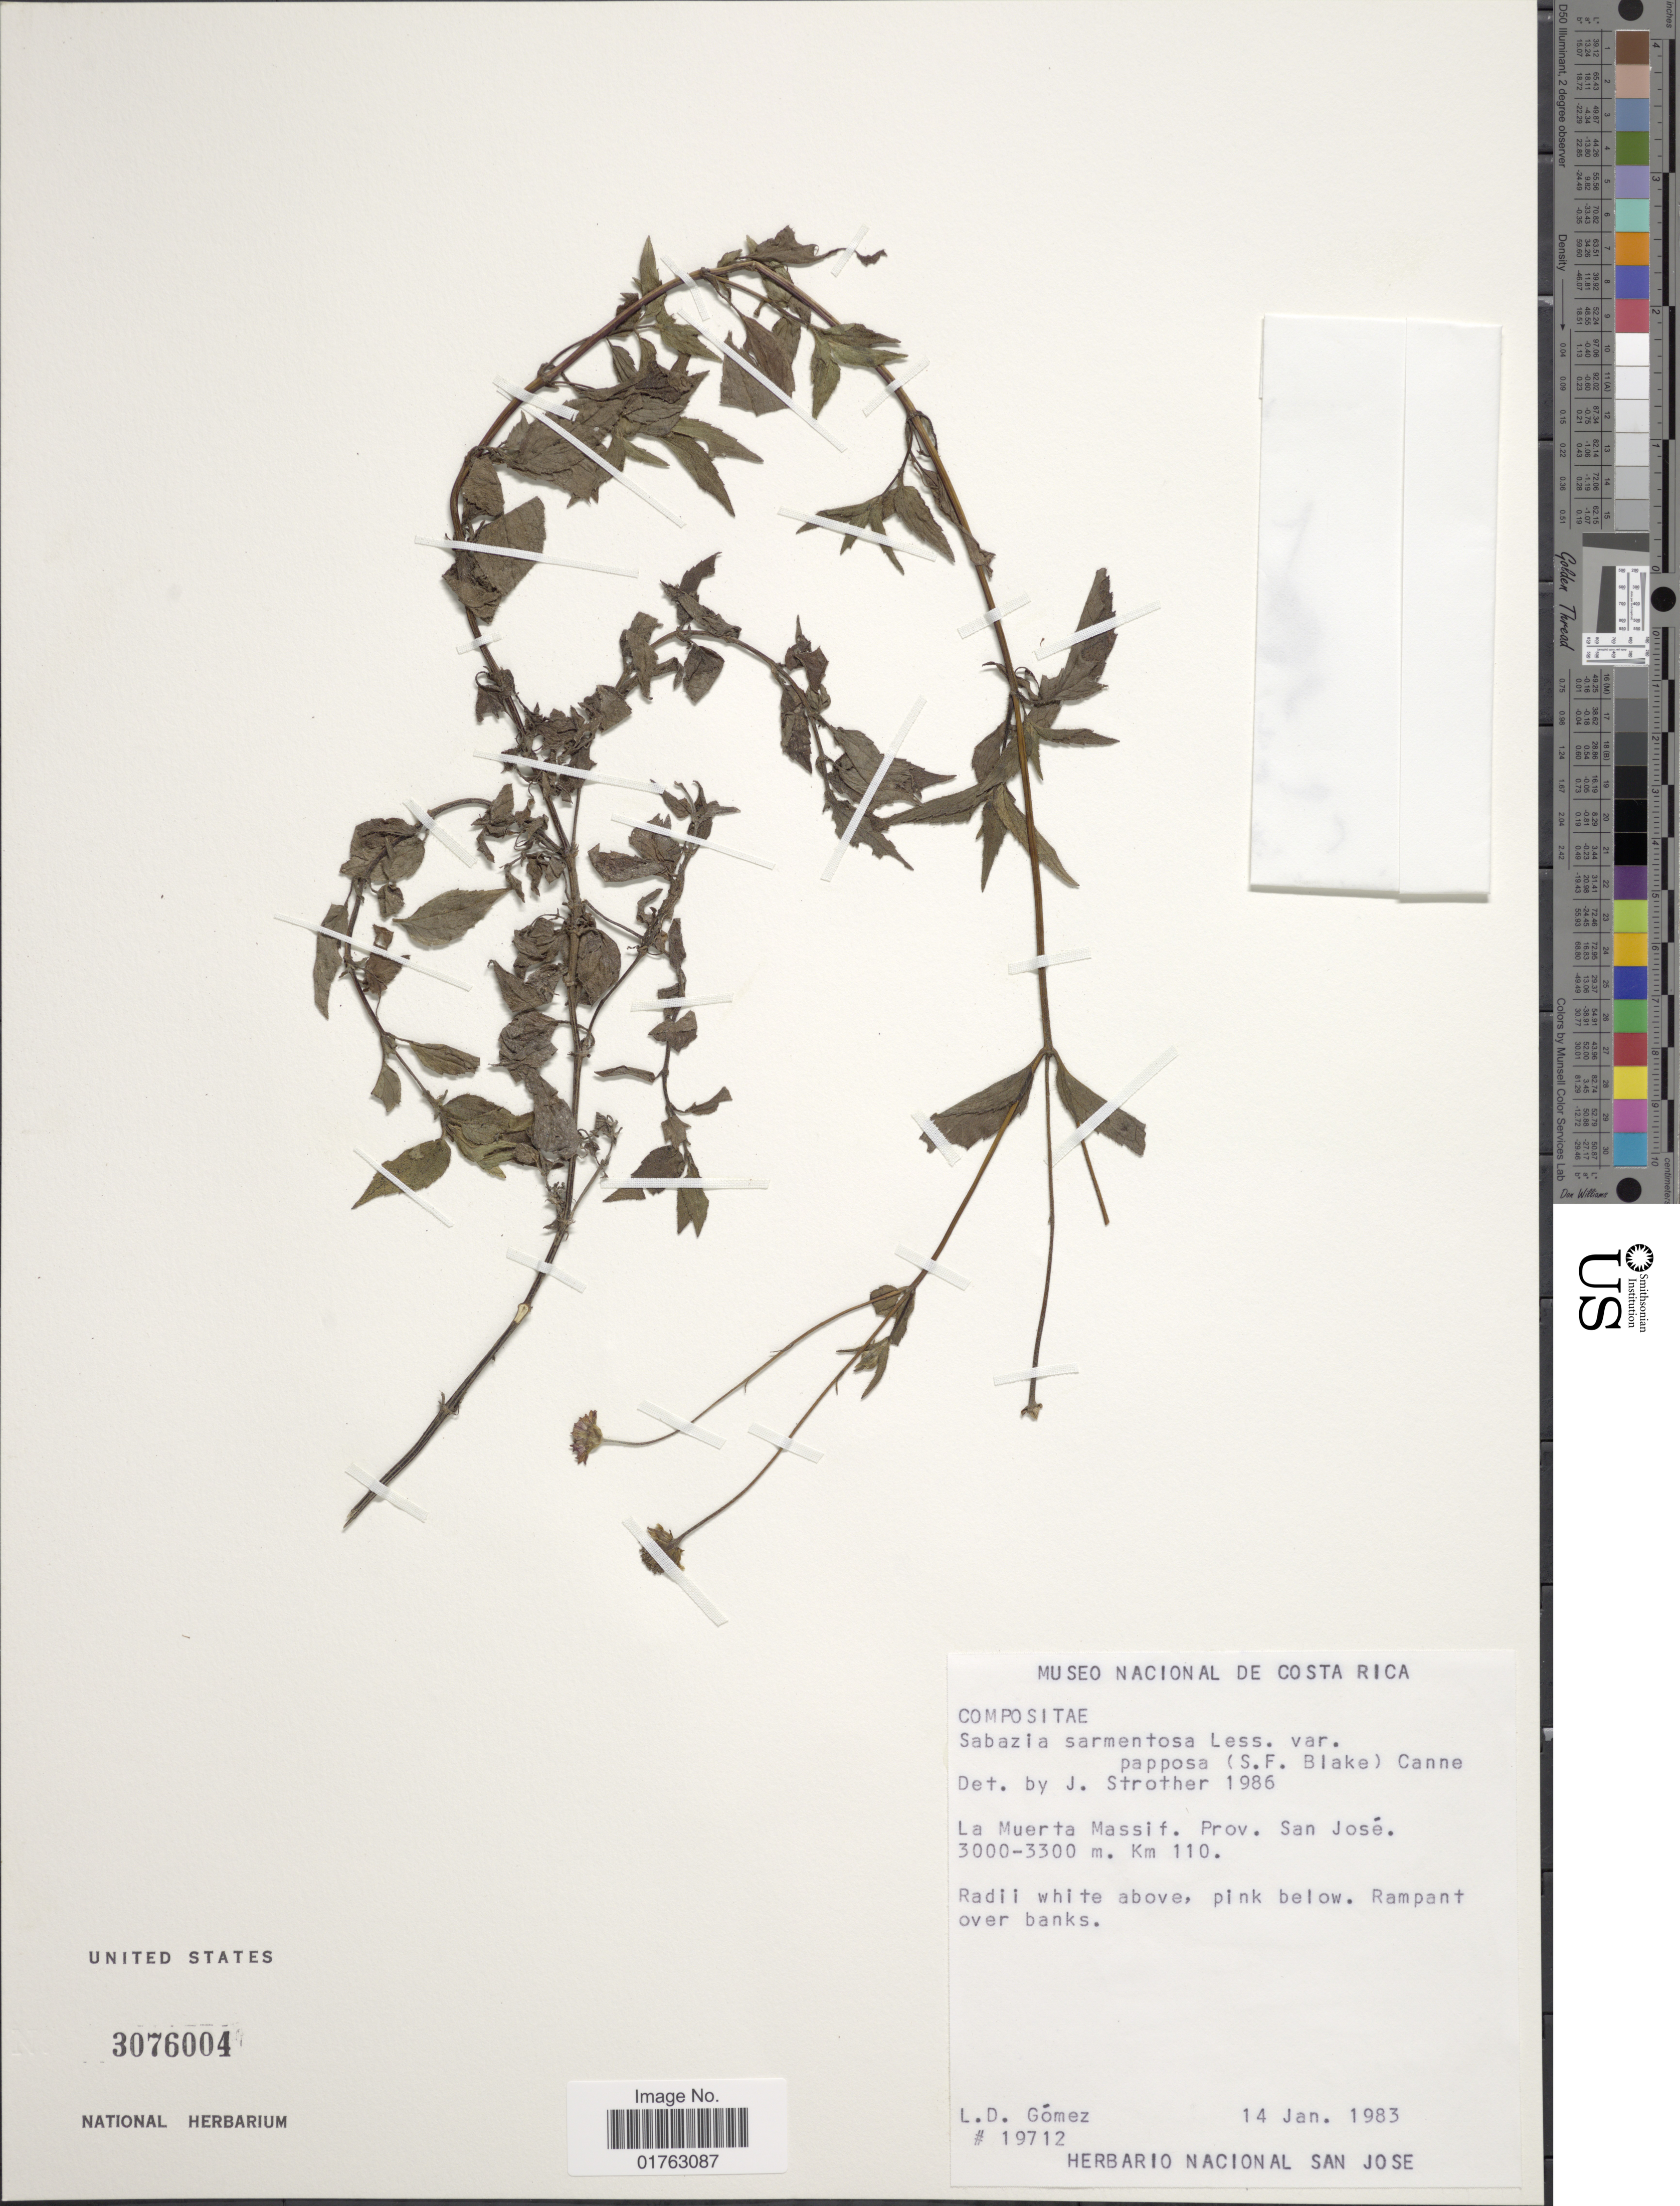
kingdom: Plantae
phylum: Tracheophyta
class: Magnoliopsida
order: Asterales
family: Asteraceae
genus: Sabazia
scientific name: Sabazia sarmentosa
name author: Less.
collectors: L. Gomez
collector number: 19712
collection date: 1983-01-14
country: Costa Rica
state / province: San José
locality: La Muerta Massif, Km 110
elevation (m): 3000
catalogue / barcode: US 3076004